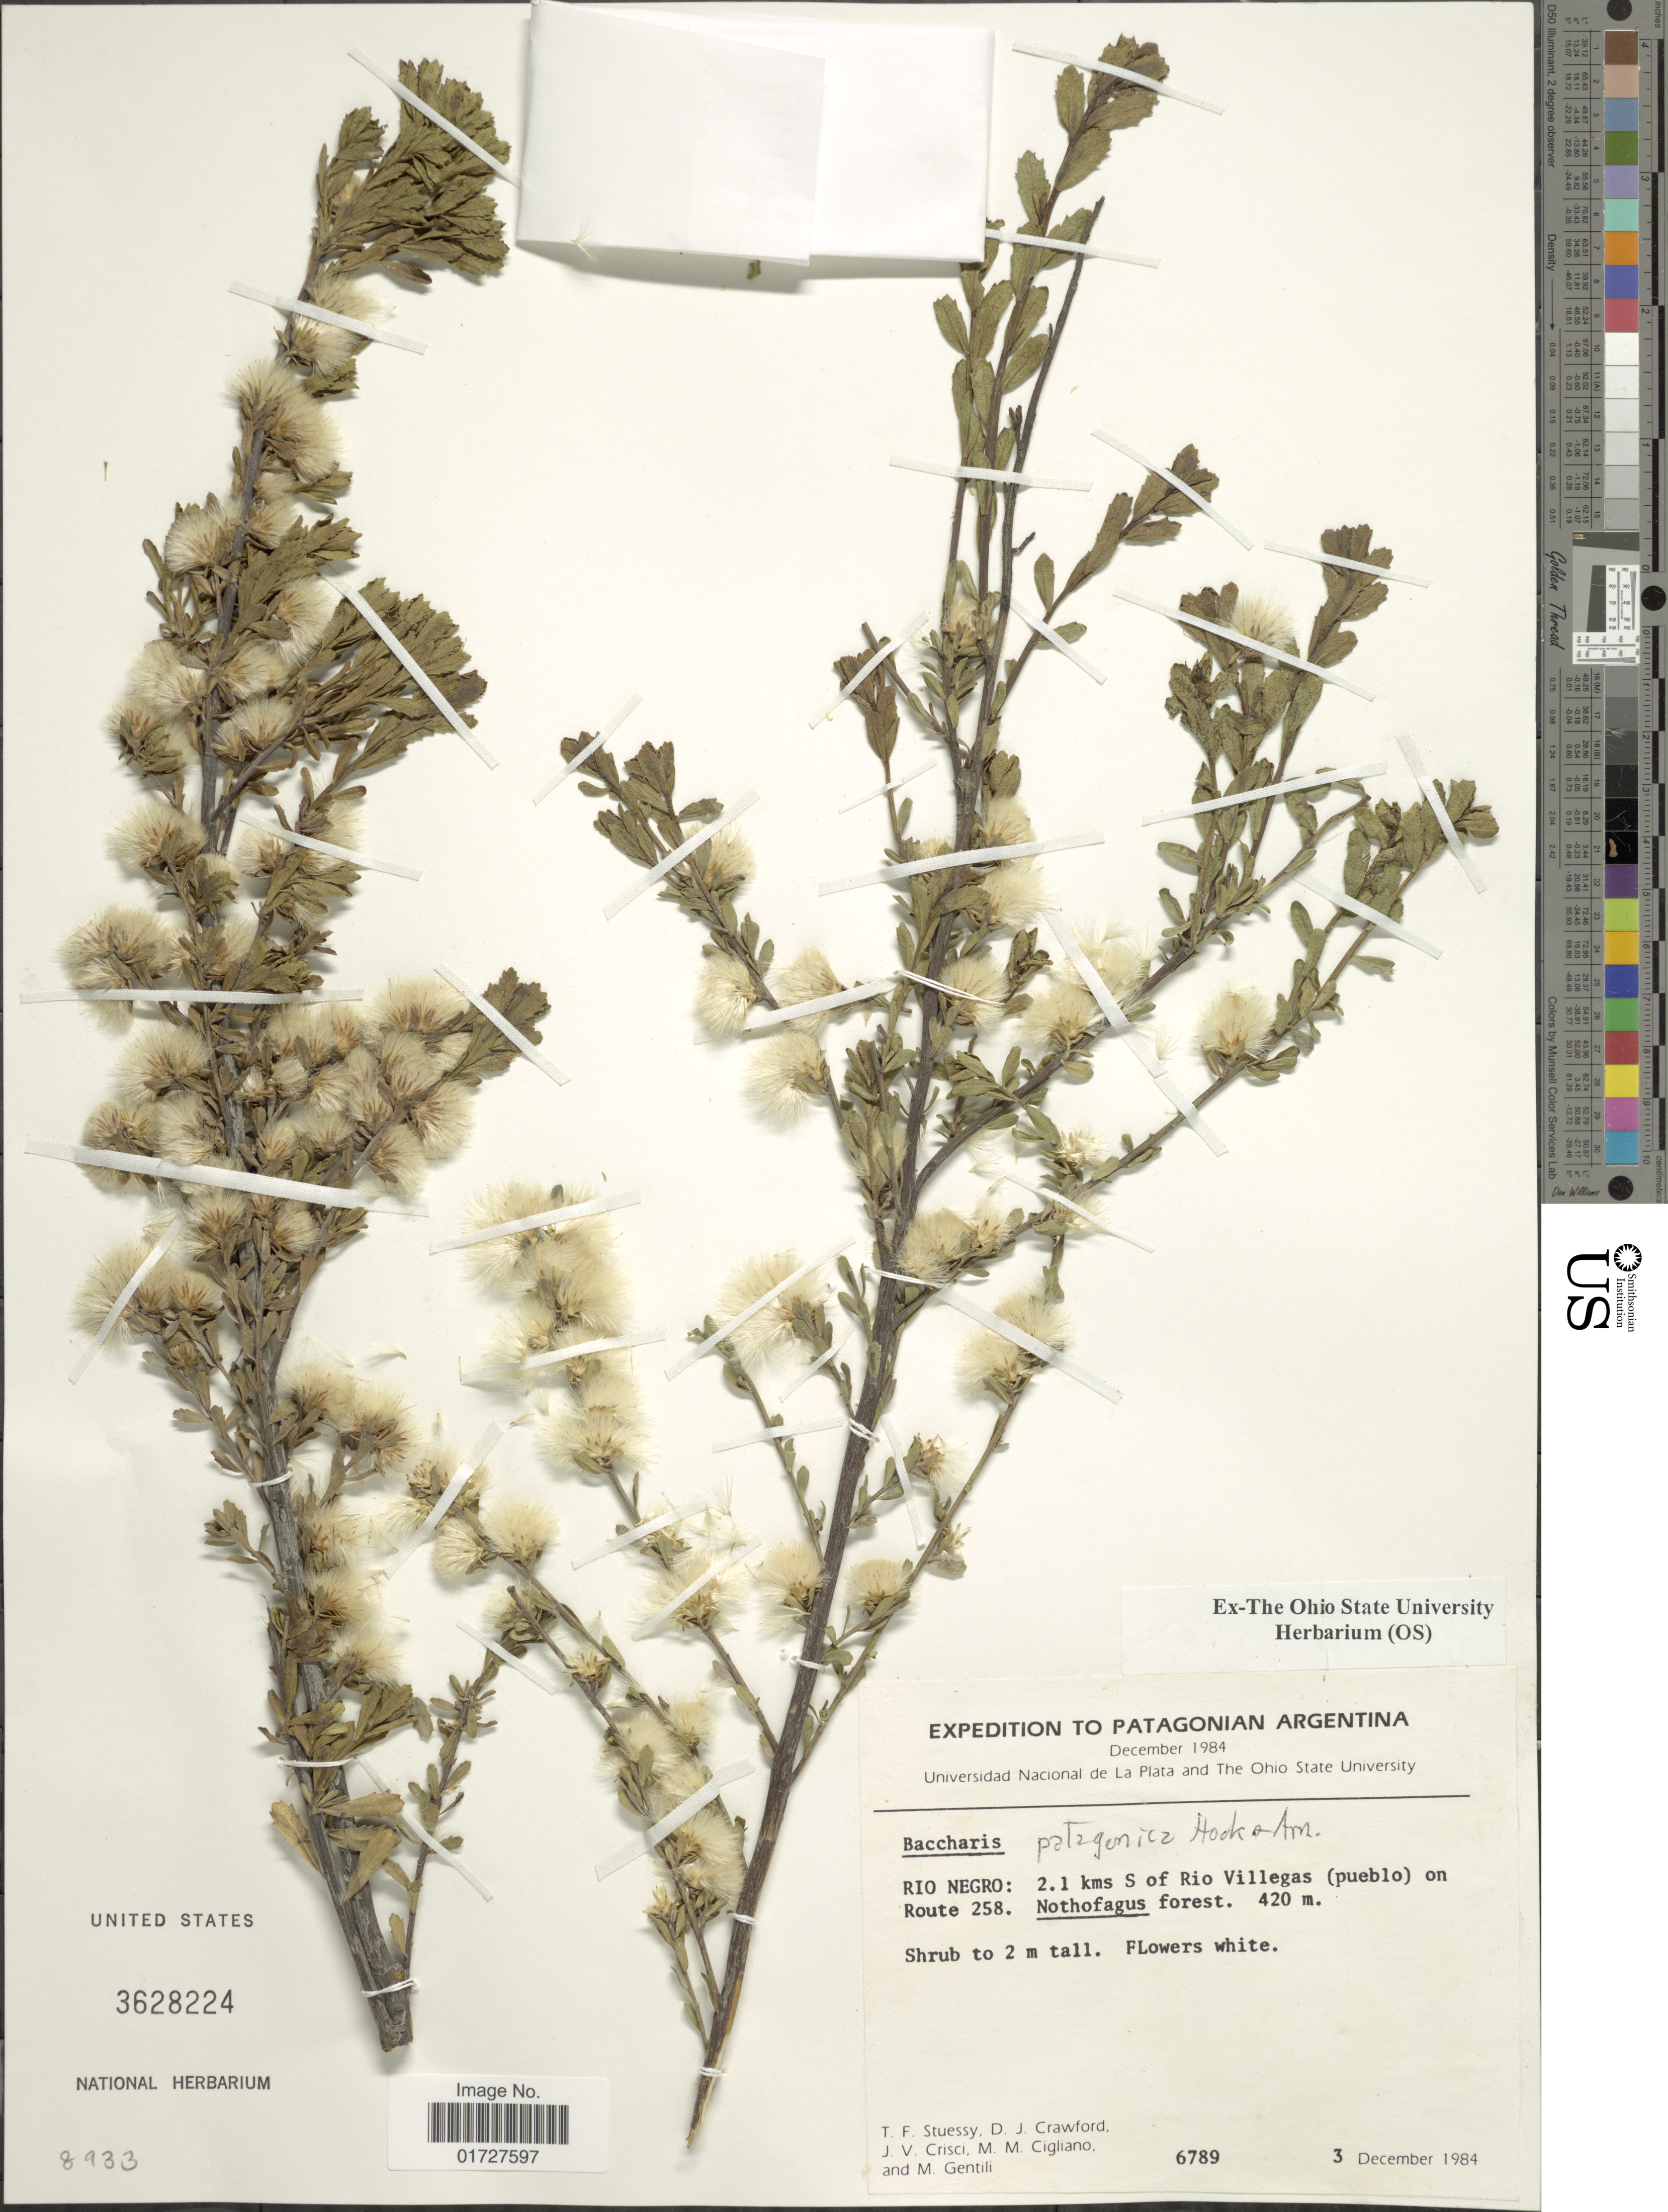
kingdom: Plantae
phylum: Tracheophyta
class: Magnoliopsida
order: Asterales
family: Asteraceae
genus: Baccharis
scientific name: Baccharis patagonica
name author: Hook. & Arn.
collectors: T. Stuessy, D. Crawford, J. Crisci, M. Cigliano & M. Gentili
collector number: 6789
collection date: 1984-12-03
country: Argentina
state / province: Rio Negro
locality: Patagonian Argentina, 2.1 kms S of Rio Villegas (pueblo) on Route 258, Nothofagus forest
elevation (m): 420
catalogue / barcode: US 3628224